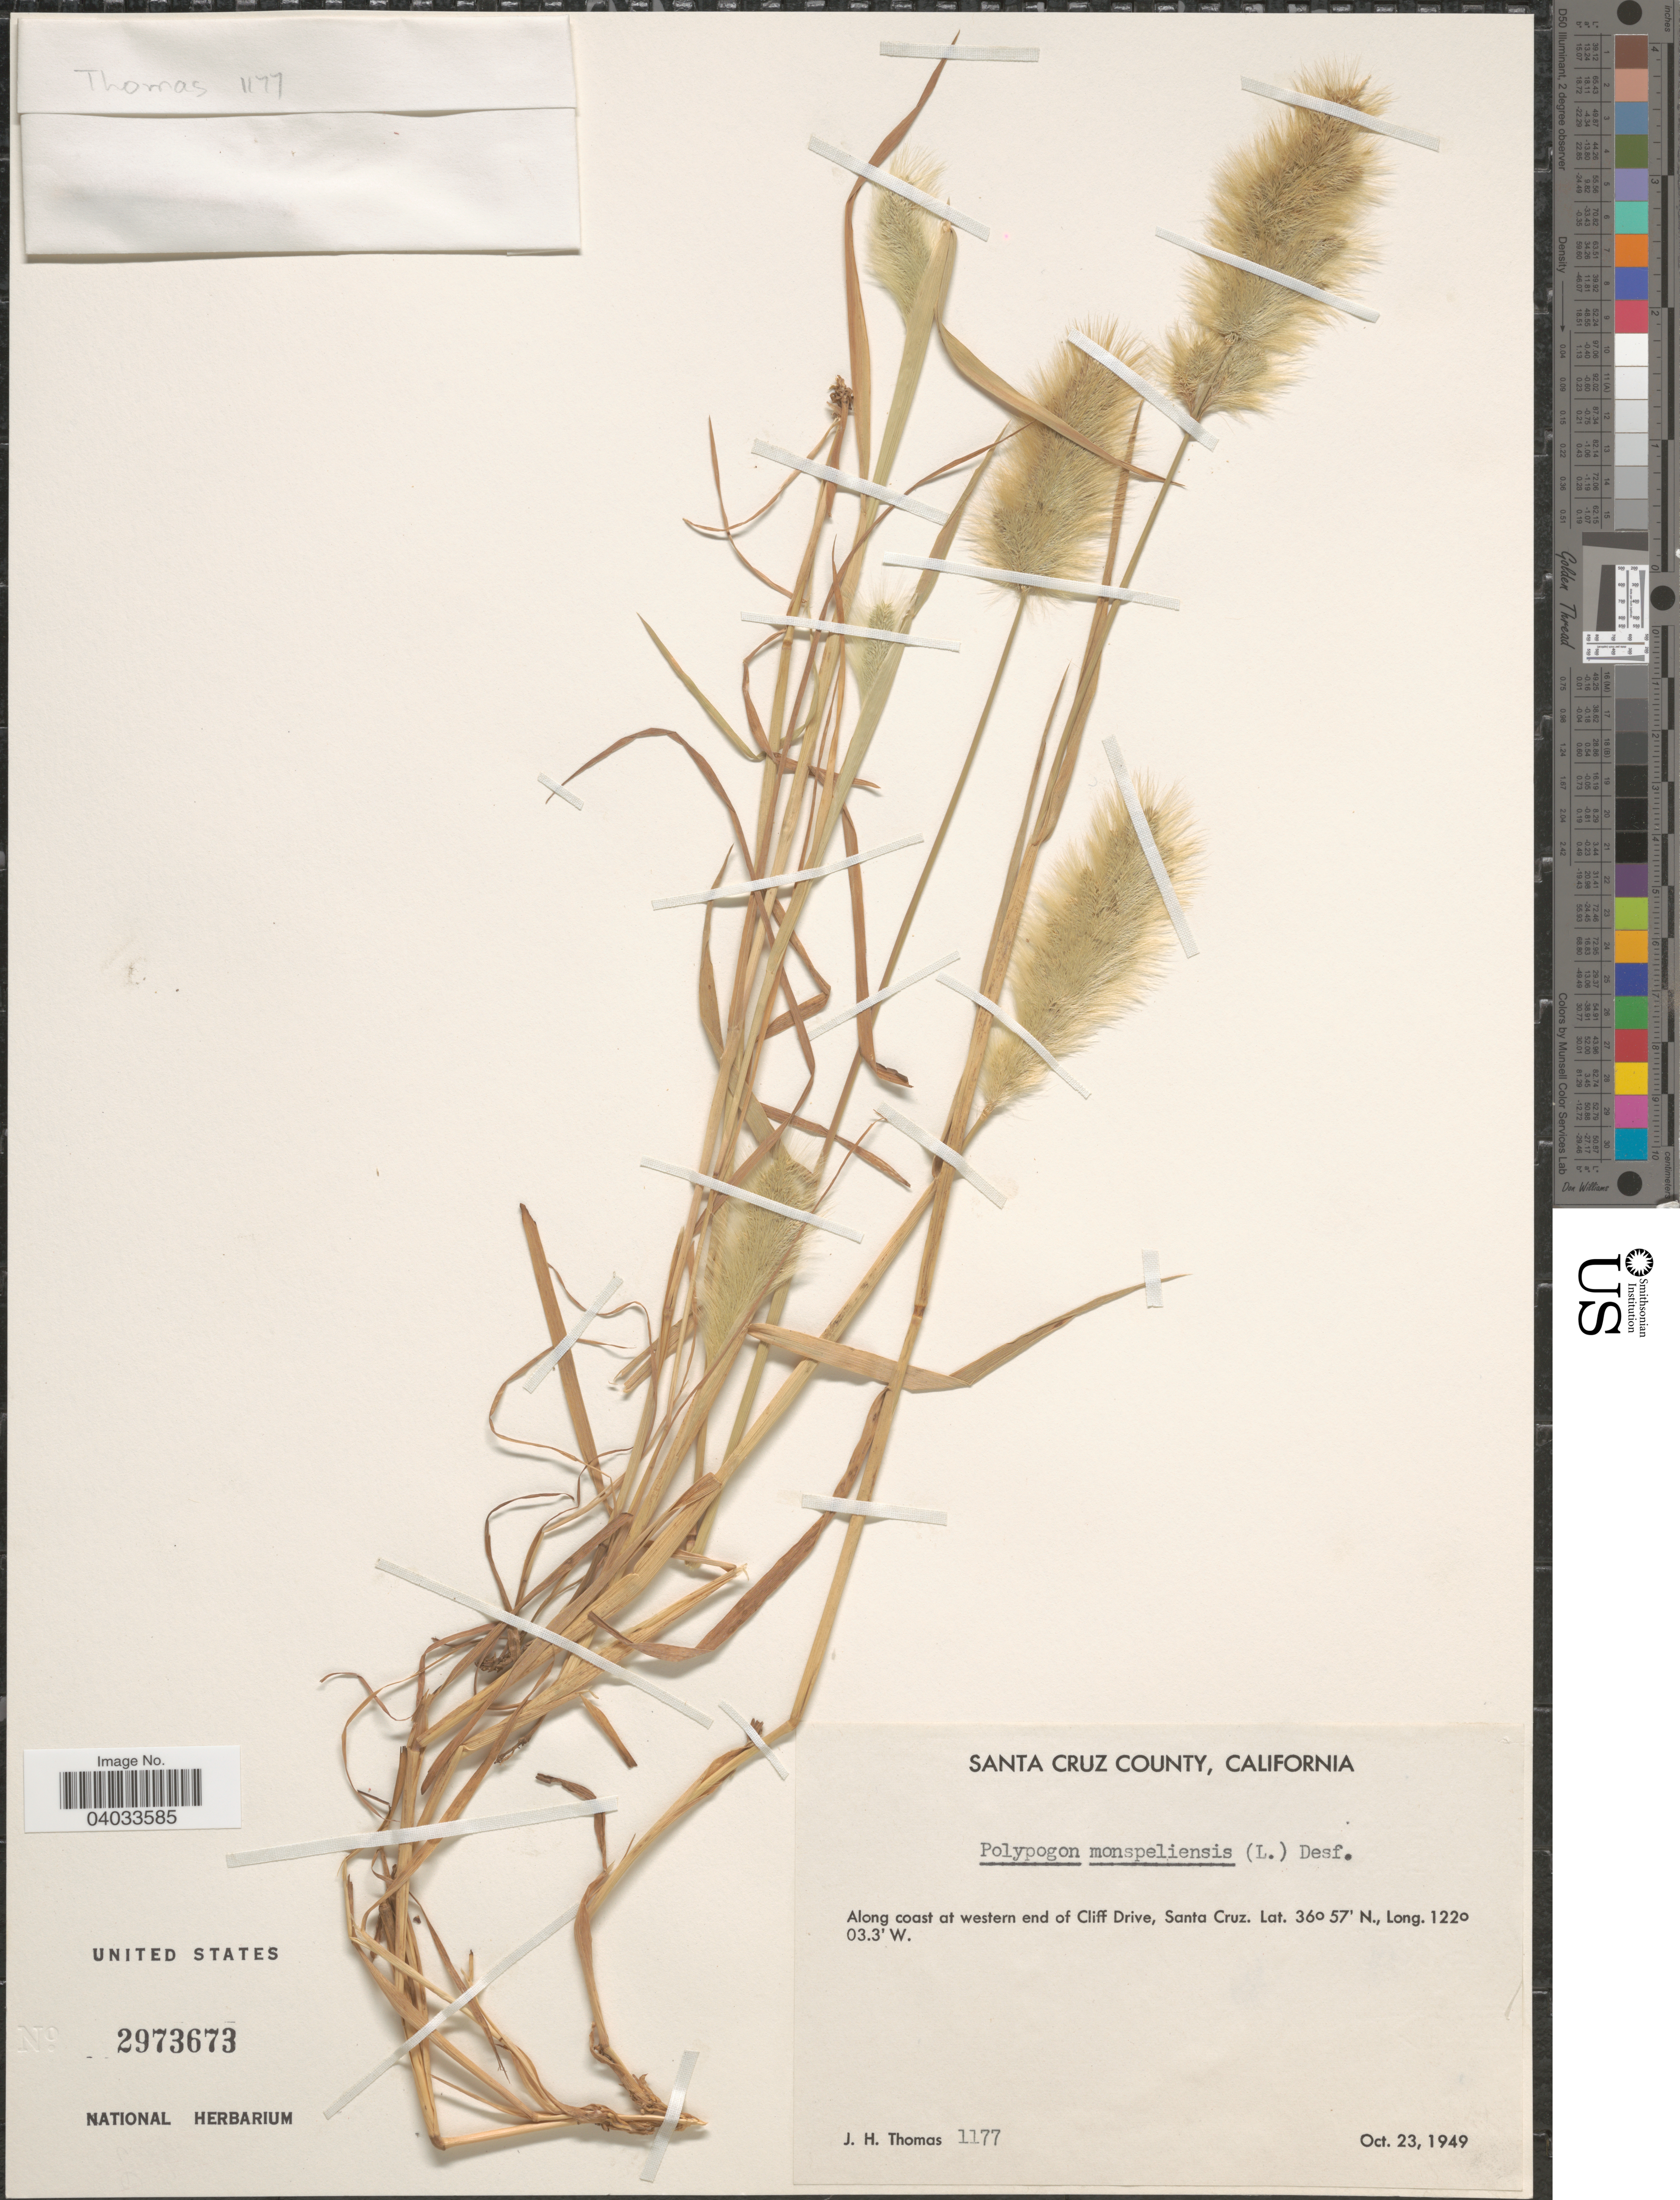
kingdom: Plantae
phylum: Tracheophyta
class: Liliopsida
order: Poales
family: Poaceae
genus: Polypogon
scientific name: Polypogon monspeliensis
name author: (L.) Desf.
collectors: J. H. Thomas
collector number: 1177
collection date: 1949-10-23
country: United States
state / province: California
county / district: Santa Cruz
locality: Santa Cruz County. Along coast at western end of Cliff Drive, Santa Cruz.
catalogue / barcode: US 2973673